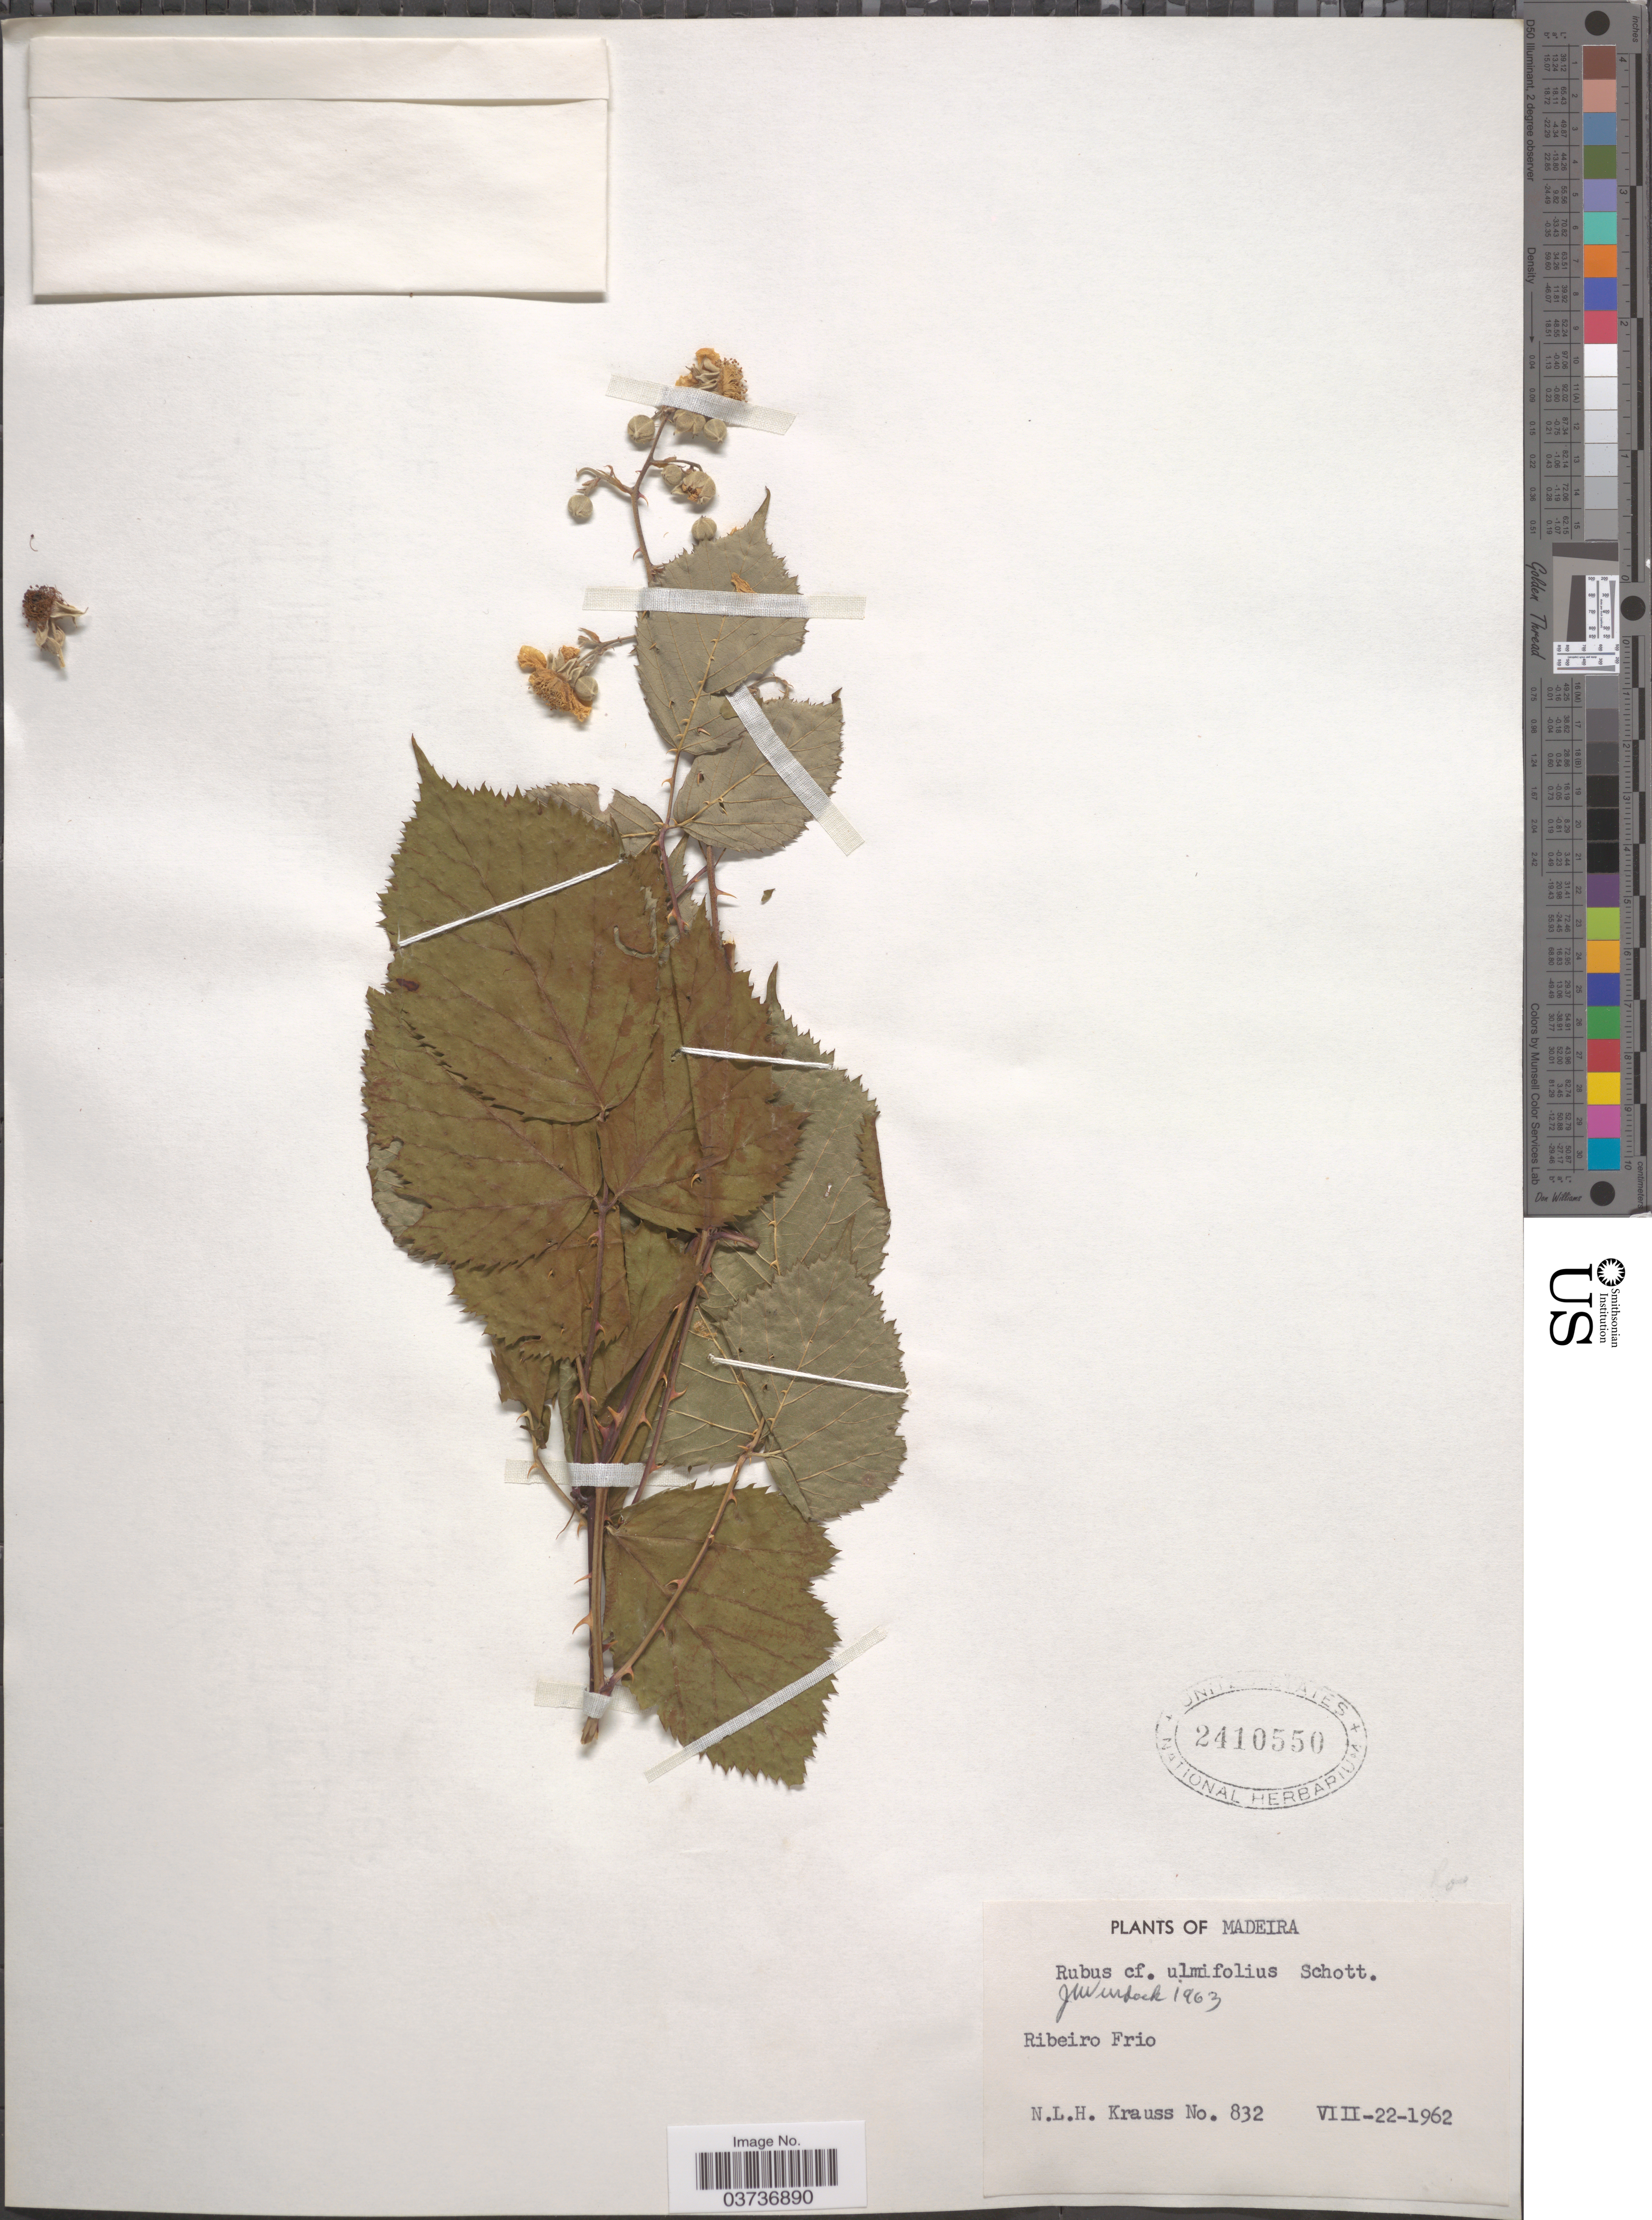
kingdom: Plantae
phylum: Tracheophyta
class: Magnoliopsida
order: Rosales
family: Rosaceae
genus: Rubus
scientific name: Rubus ulmifolius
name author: Schott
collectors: N. Krauss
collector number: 832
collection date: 1962-08-22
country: Portugal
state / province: Madeira (Aut. Reg.)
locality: Ribeiro Frio.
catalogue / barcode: US 2410550